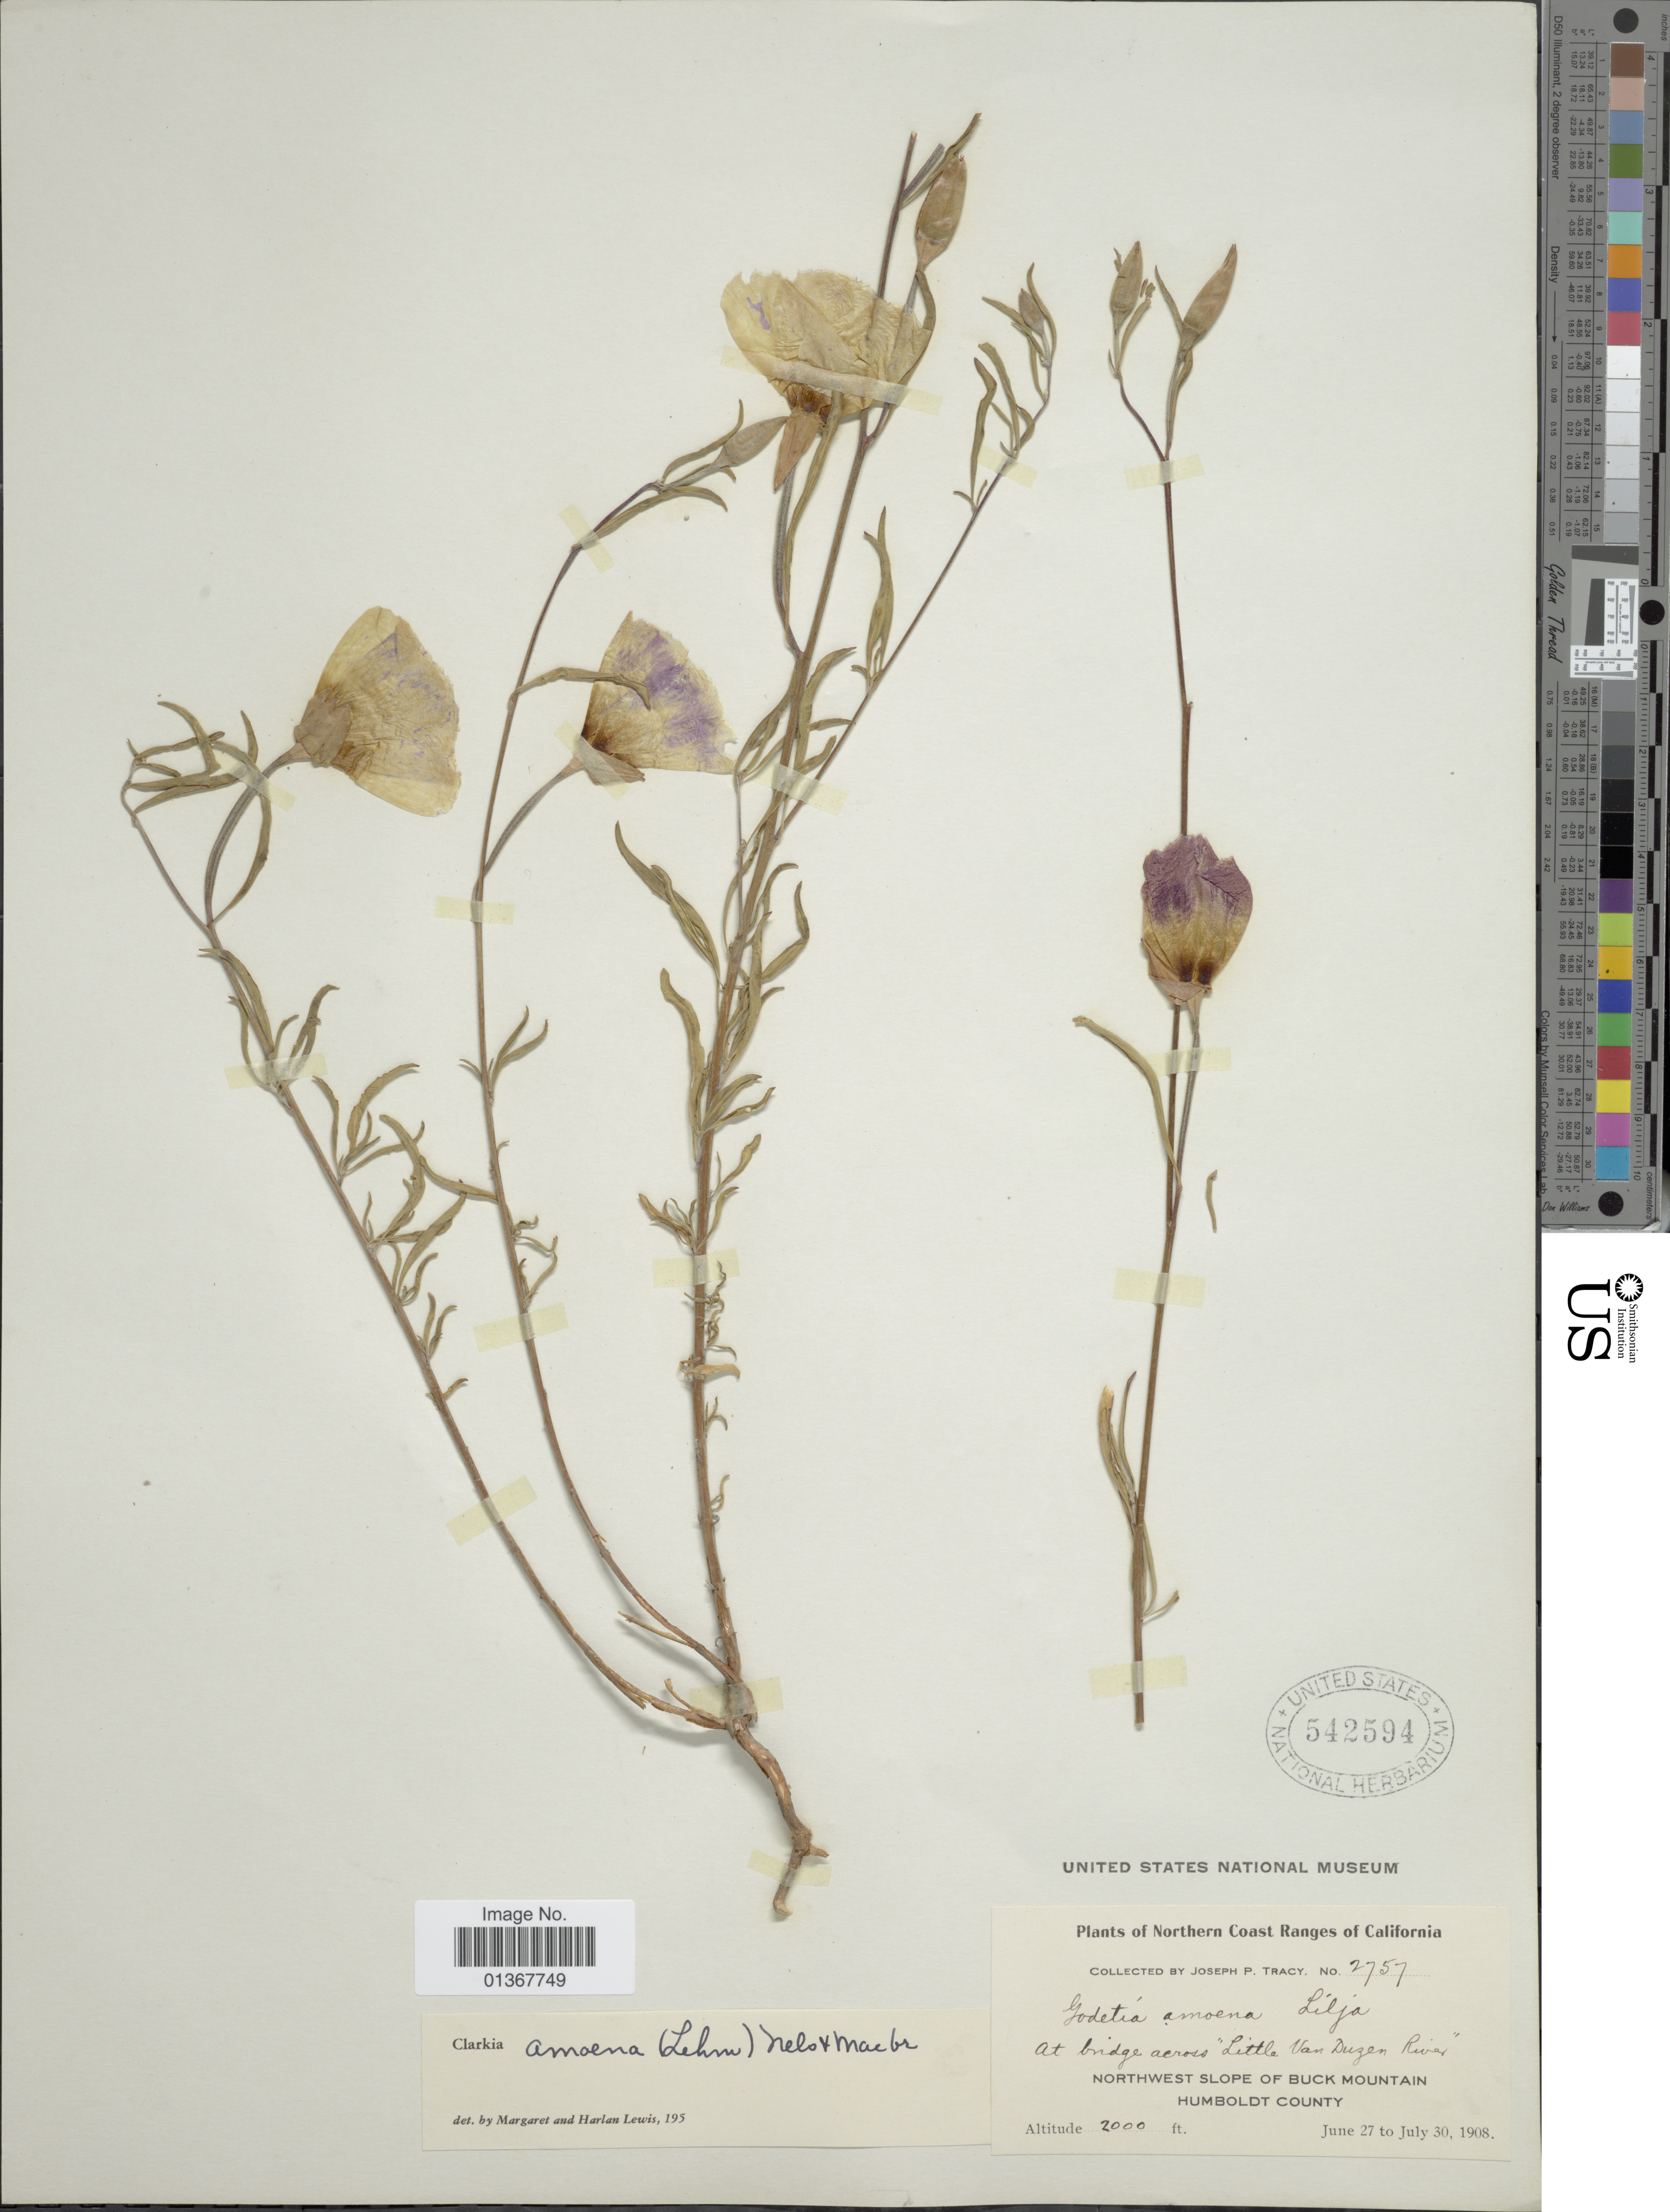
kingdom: Plantae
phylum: Tracheophyta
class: Magnoliopsida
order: Myrtales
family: Onagraceae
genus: Clarkia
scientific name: Clarkia amoena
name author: (Lehm.) A. Nelson & J.F. Macbr.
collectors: J. Tracy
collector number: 2757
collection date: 1908-06-27/1908-07-30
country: United States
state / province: California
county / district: Humboldt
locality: Northern Coast Ranges. At bridge across "Little Van Duzen River". Northwest slope of Buck Mountain. Humboldt County.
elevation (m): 610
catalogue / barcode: US 542594